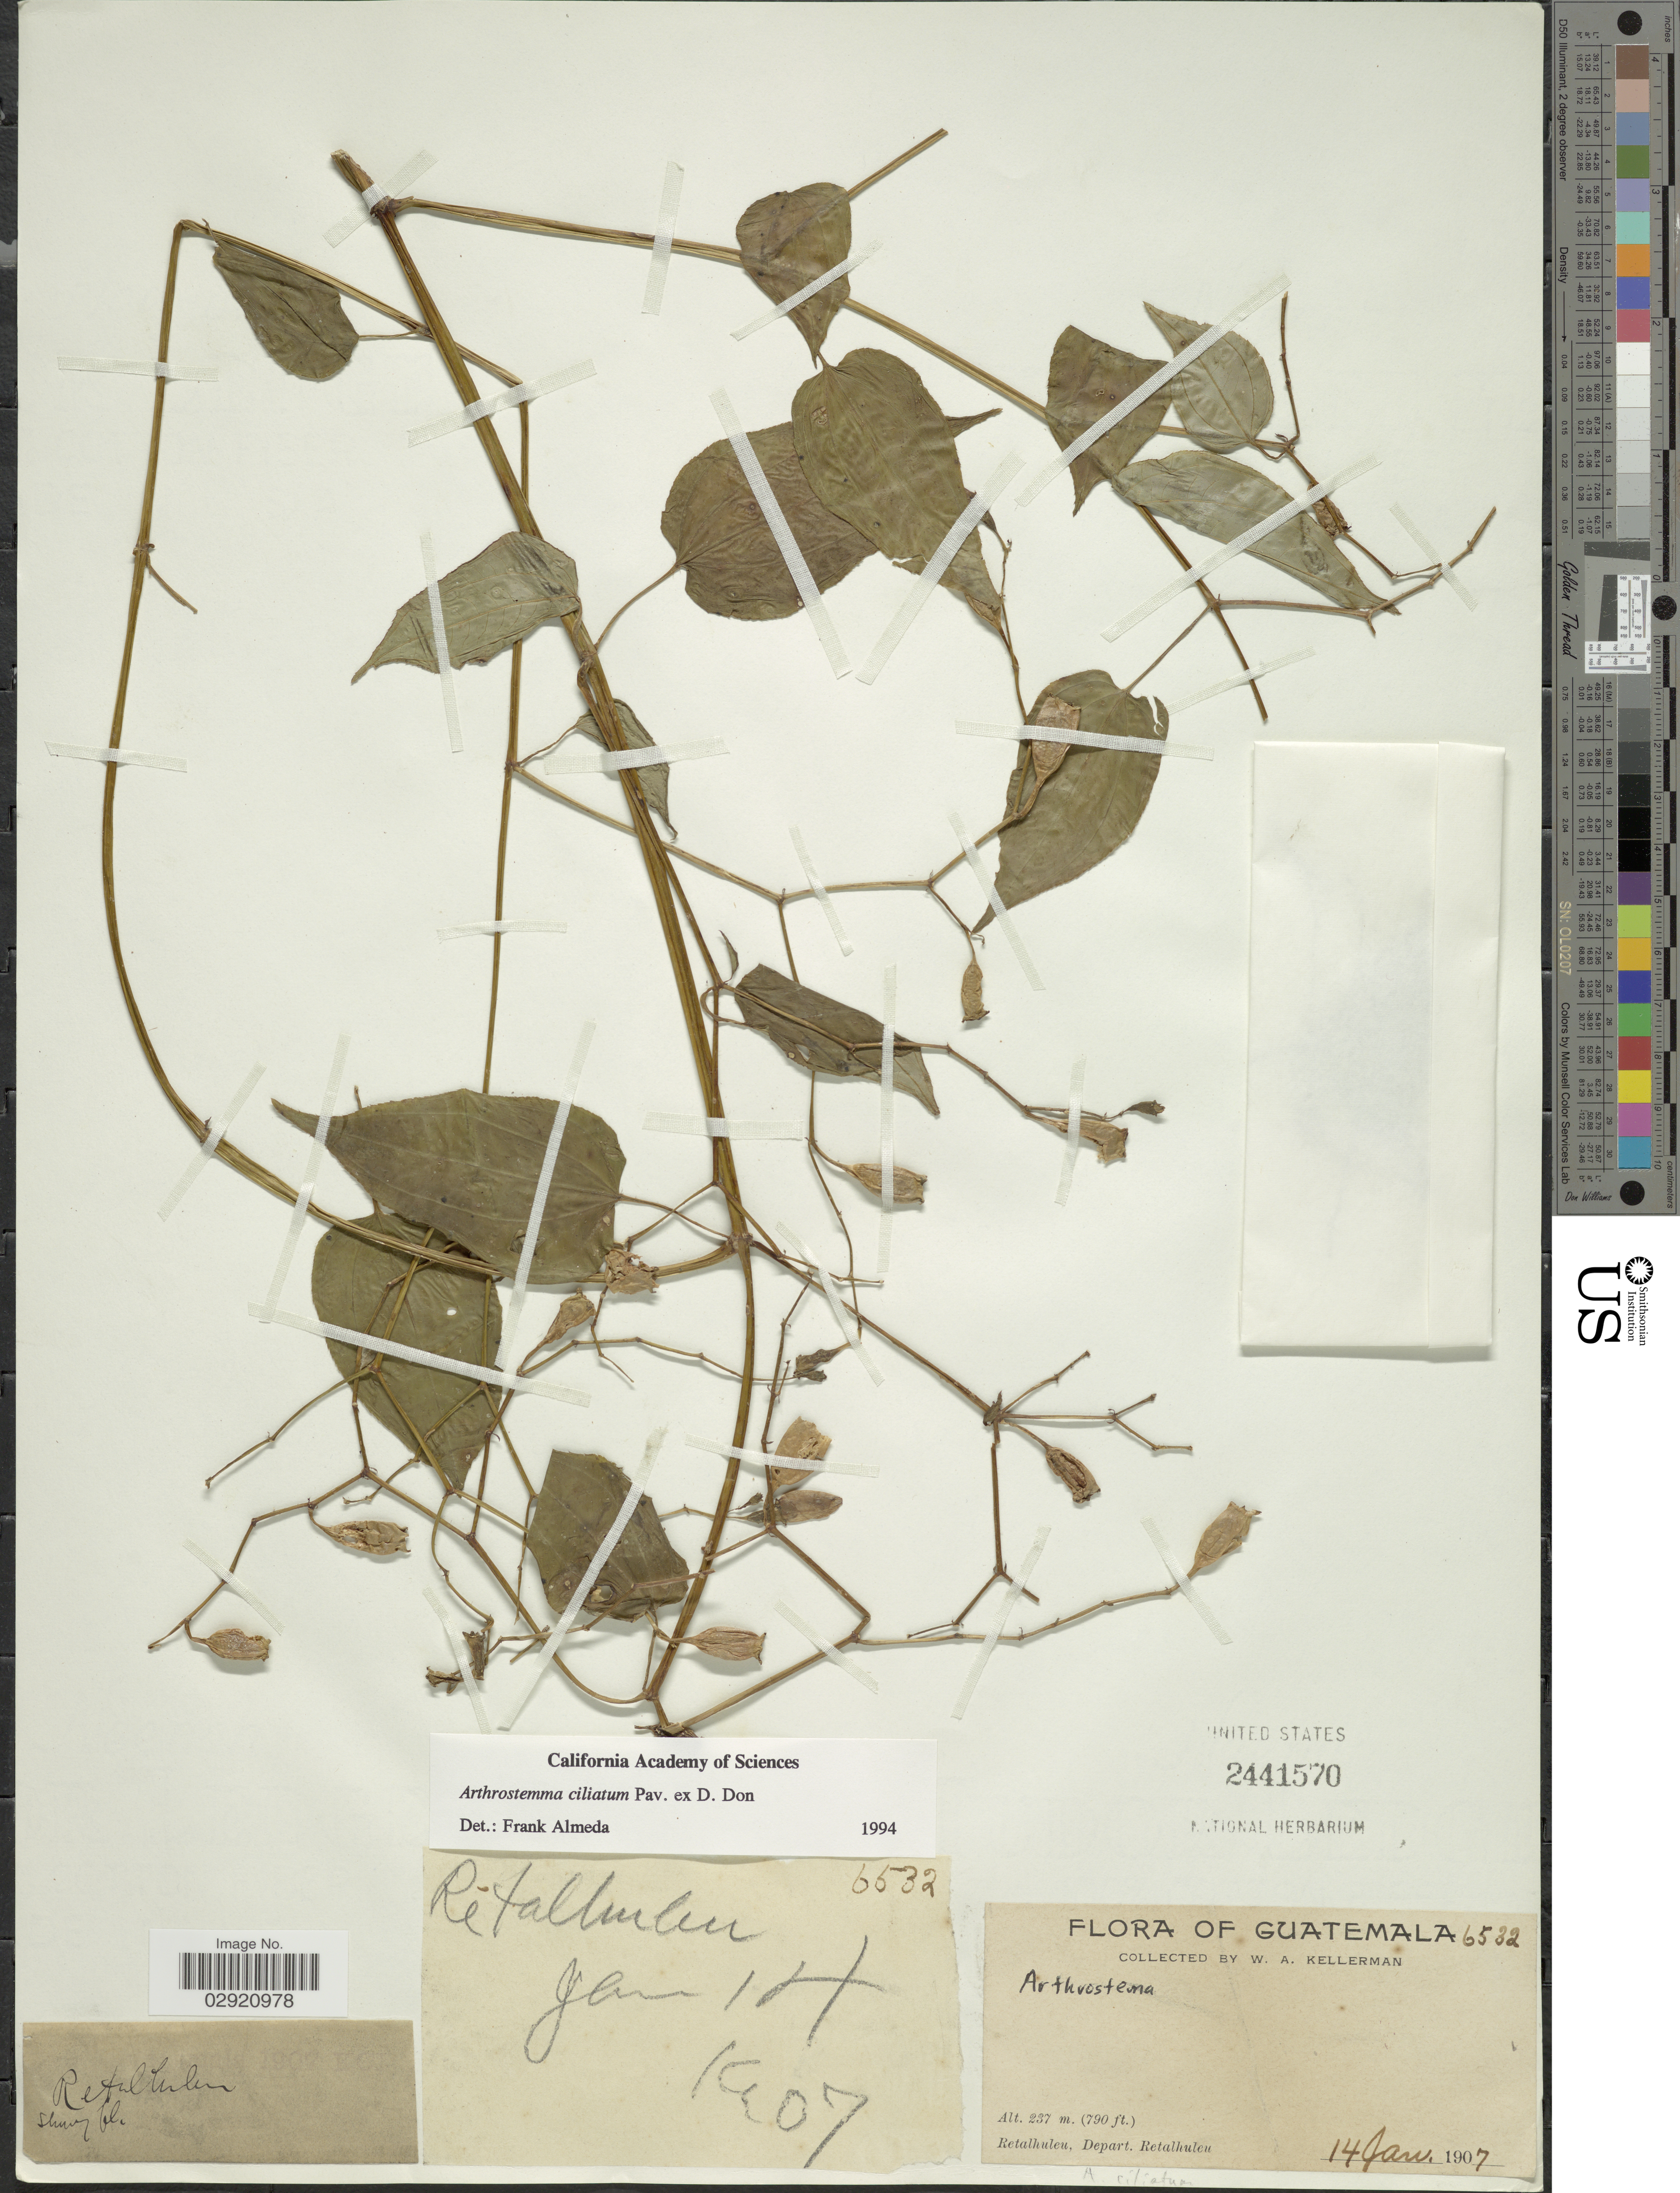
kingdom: Plantae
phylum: Tracheophyta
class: Magnoliopsida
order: Myrtales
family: Melastomataceae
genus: Arthrostemma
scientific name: Arthrostemma ciliatum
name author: Pav. ex D. Don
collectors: W. Kellerman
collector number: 6632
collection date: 1907-01-14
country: Guatemala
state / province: Retalhuleu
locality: Depart. Retalhuleu.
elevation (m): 237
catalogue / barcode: US 2441570